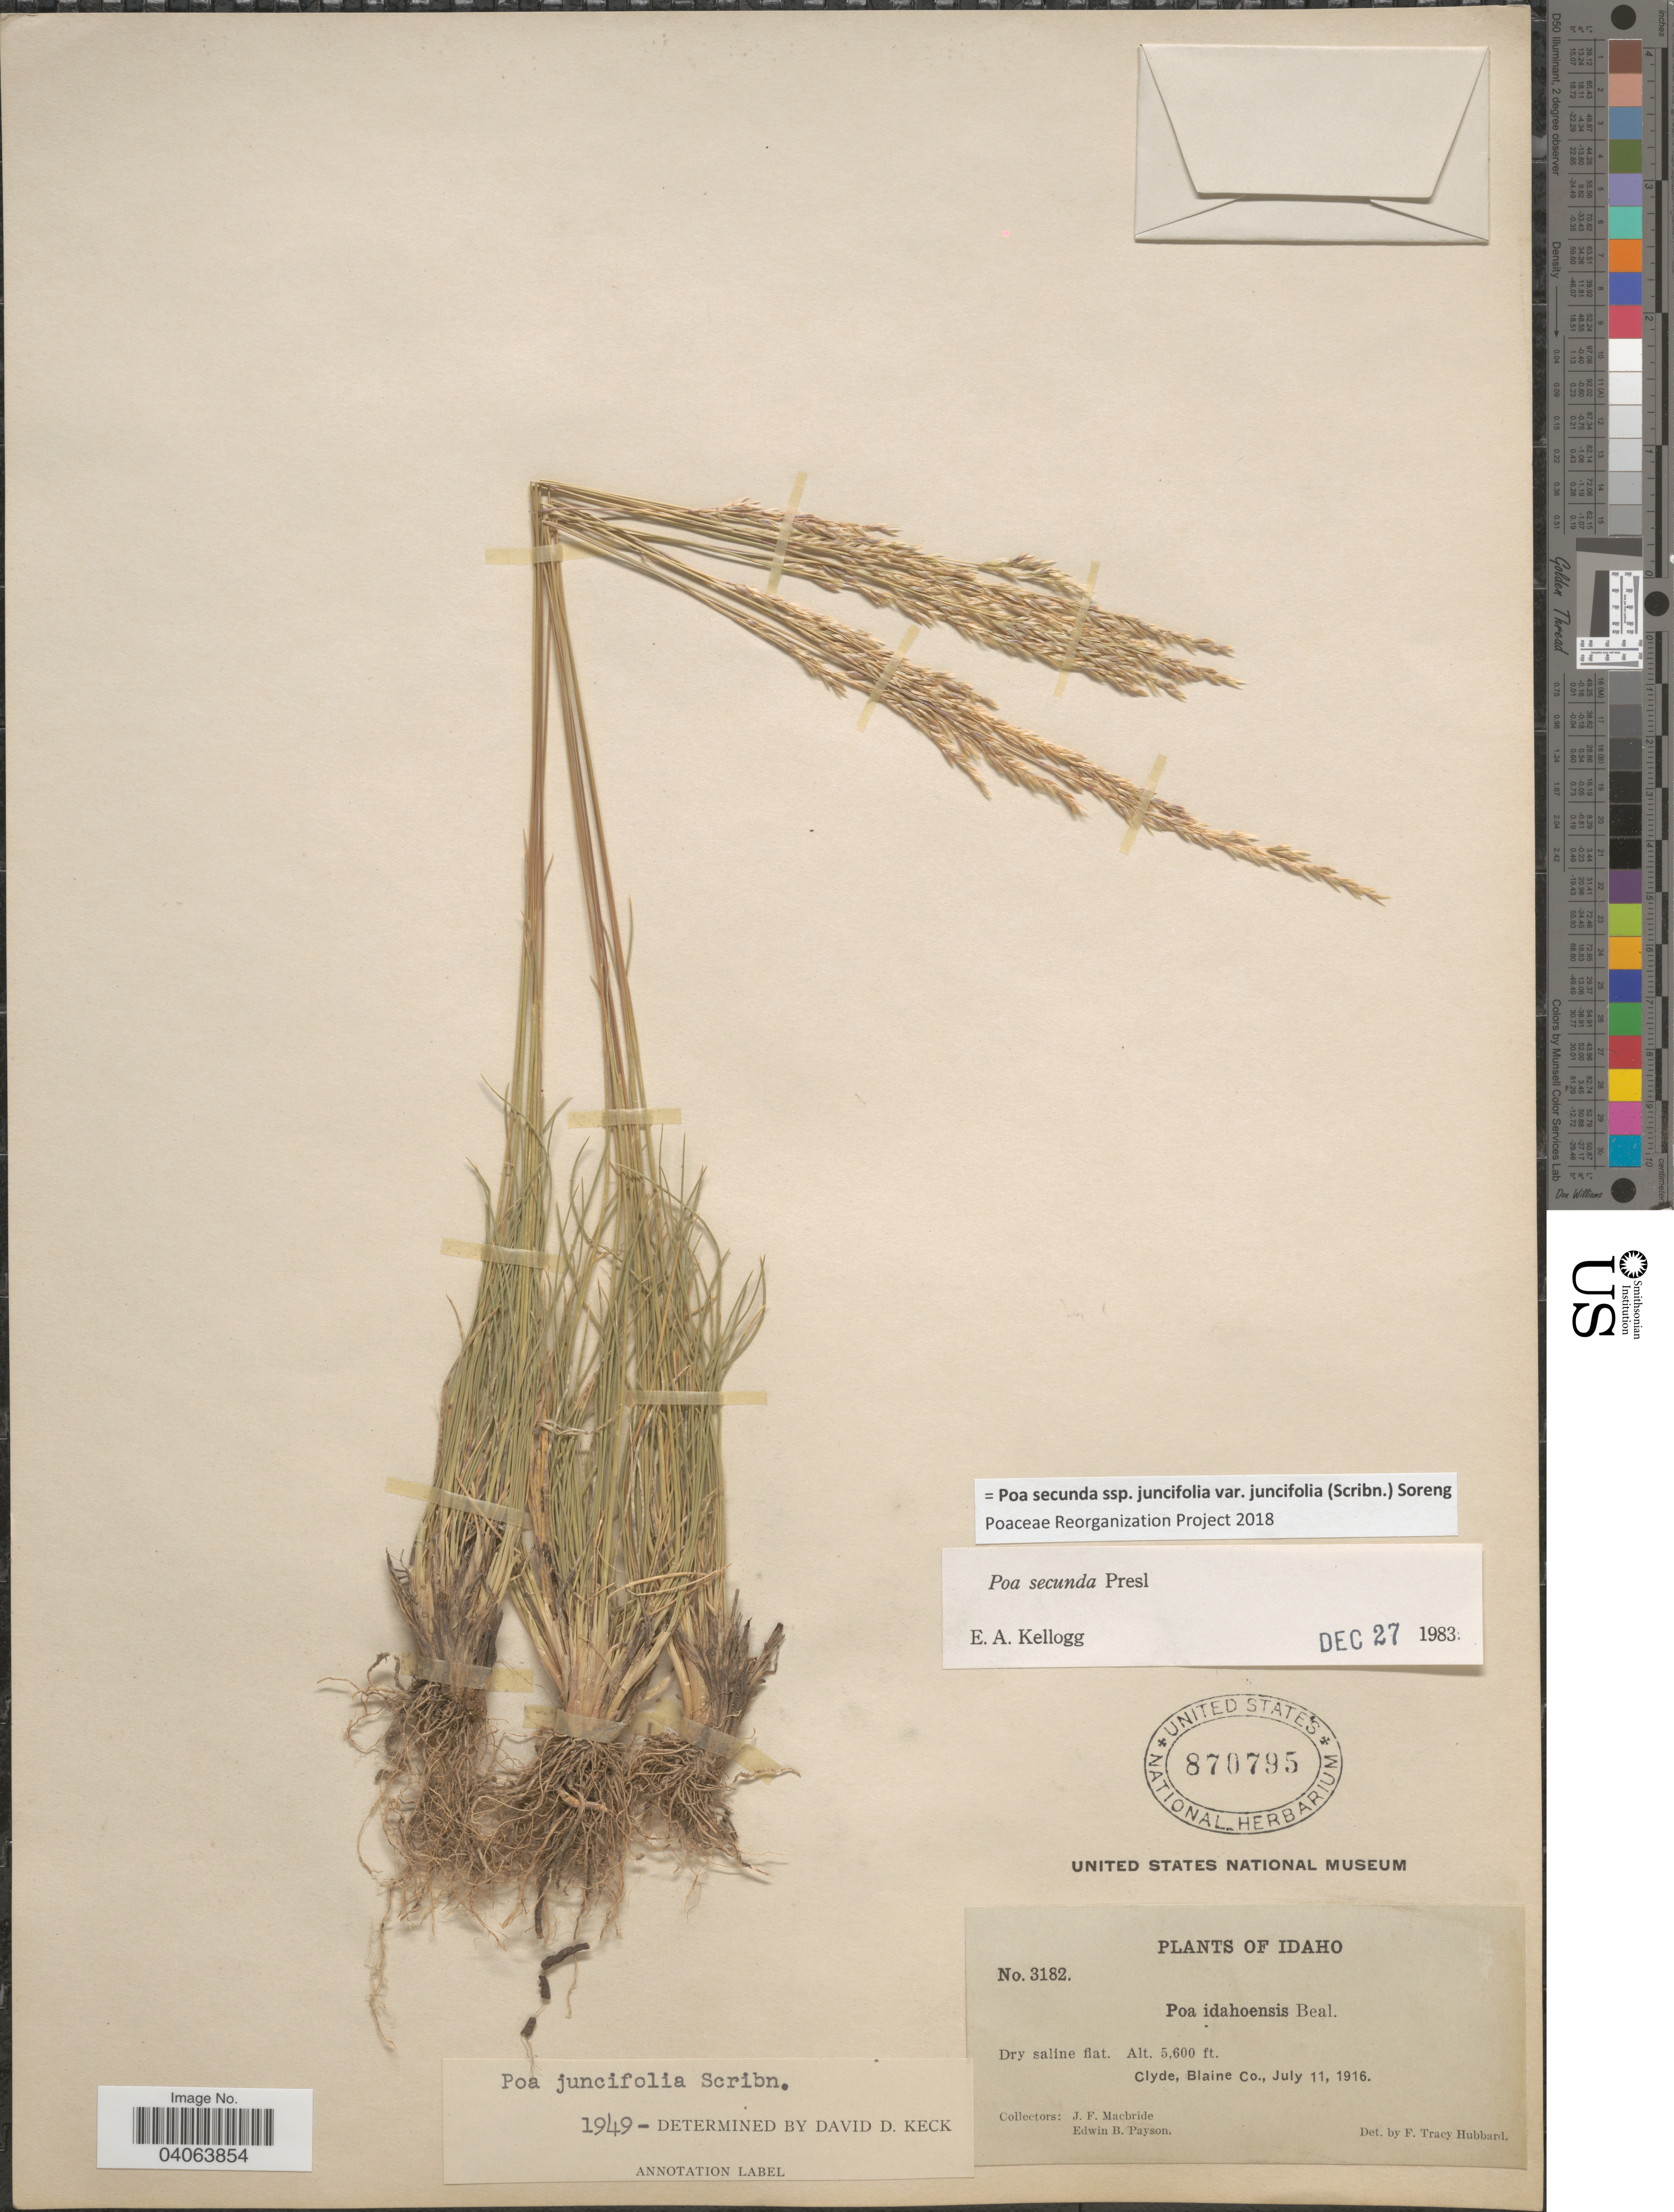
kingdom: Plantae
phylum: Tracheophyta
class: Liliopsida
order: Poales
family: Poaceae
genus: Poa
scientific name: Poa secunda subsp. juncifolia var. juncifolia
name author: (Scribn.) Soreng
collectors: J. F. Macbride & E. B. Payson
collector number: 3182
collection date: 1916-07-11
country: United States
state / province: Idaho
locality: Dry saline flat. Clyde, Blaine Co.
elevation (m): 1707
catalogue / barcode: US 870795